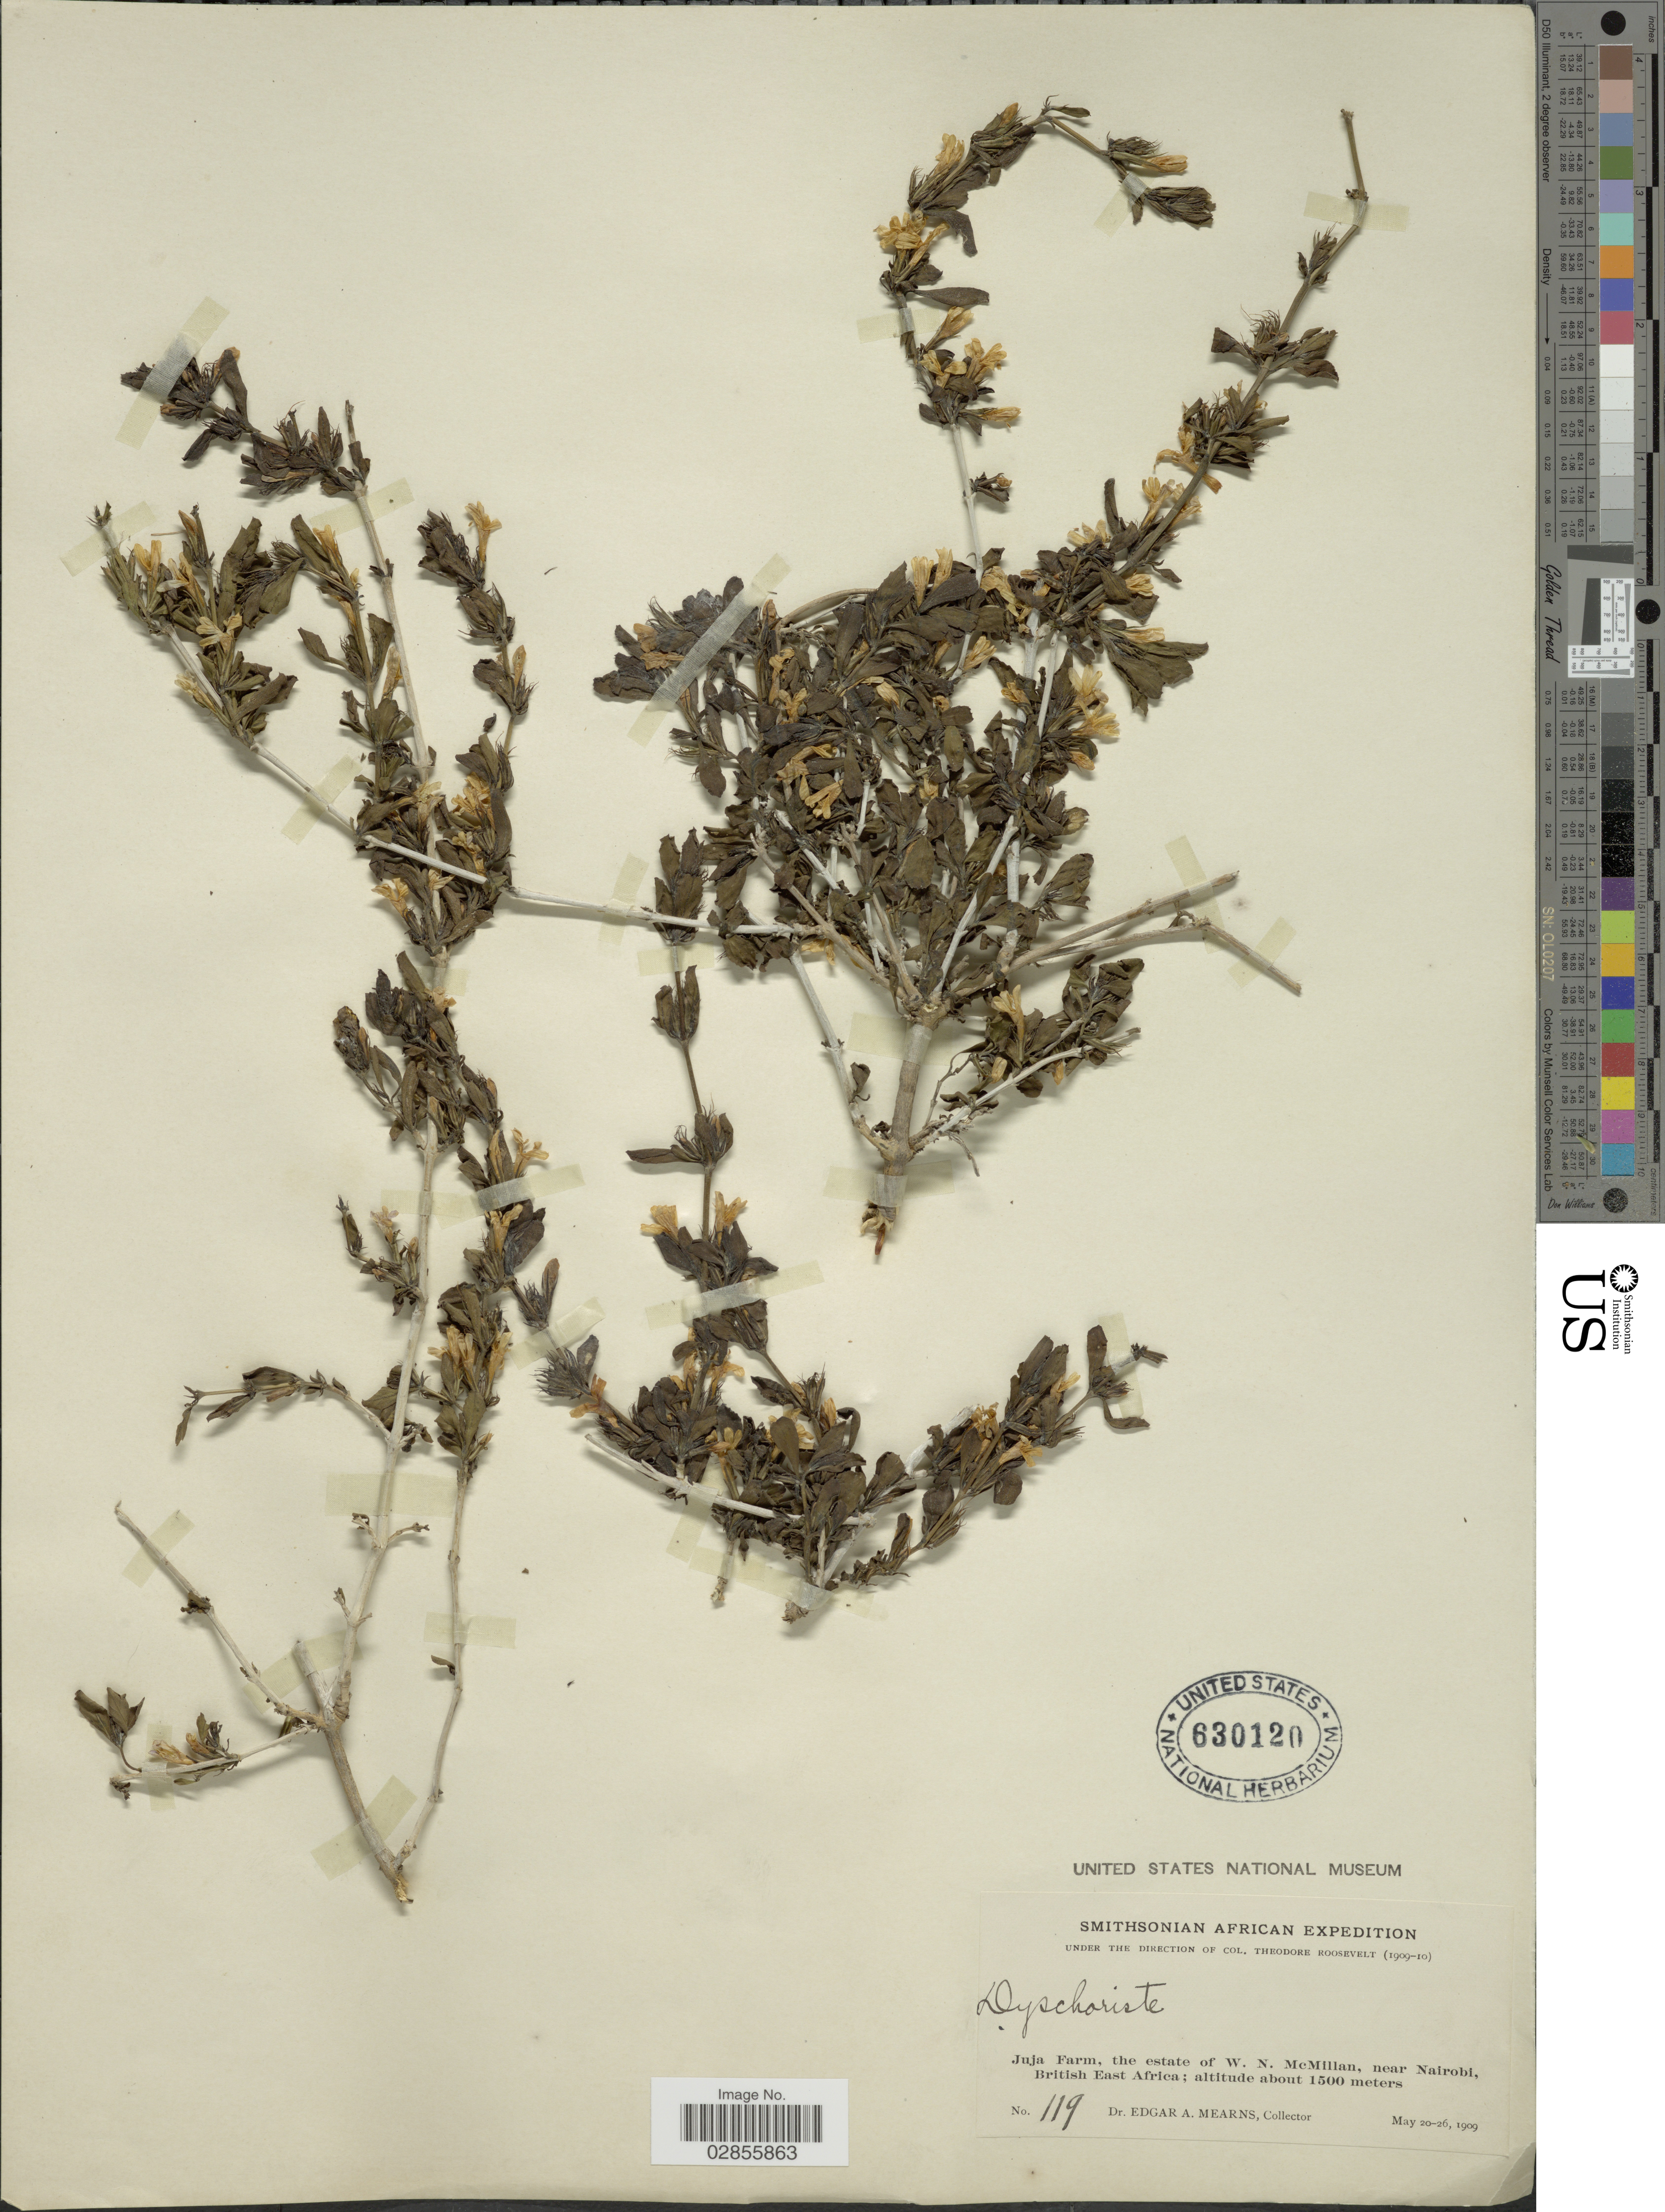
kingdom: Plantae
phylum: Tracheophyta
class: Magnoliopsida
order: Lamiales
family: Acanthaceae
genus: Dyschoriste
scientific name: Dyschoriste sp.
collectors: E. A. Mearns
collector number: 119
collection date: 1909-05-20/1909-05-26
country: Kenya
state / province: Nairobi Area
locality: Juja Farm, the estate of W. N. McMillan, near Nairobi, British East Africa.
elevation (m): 1500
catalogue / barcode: US 630120